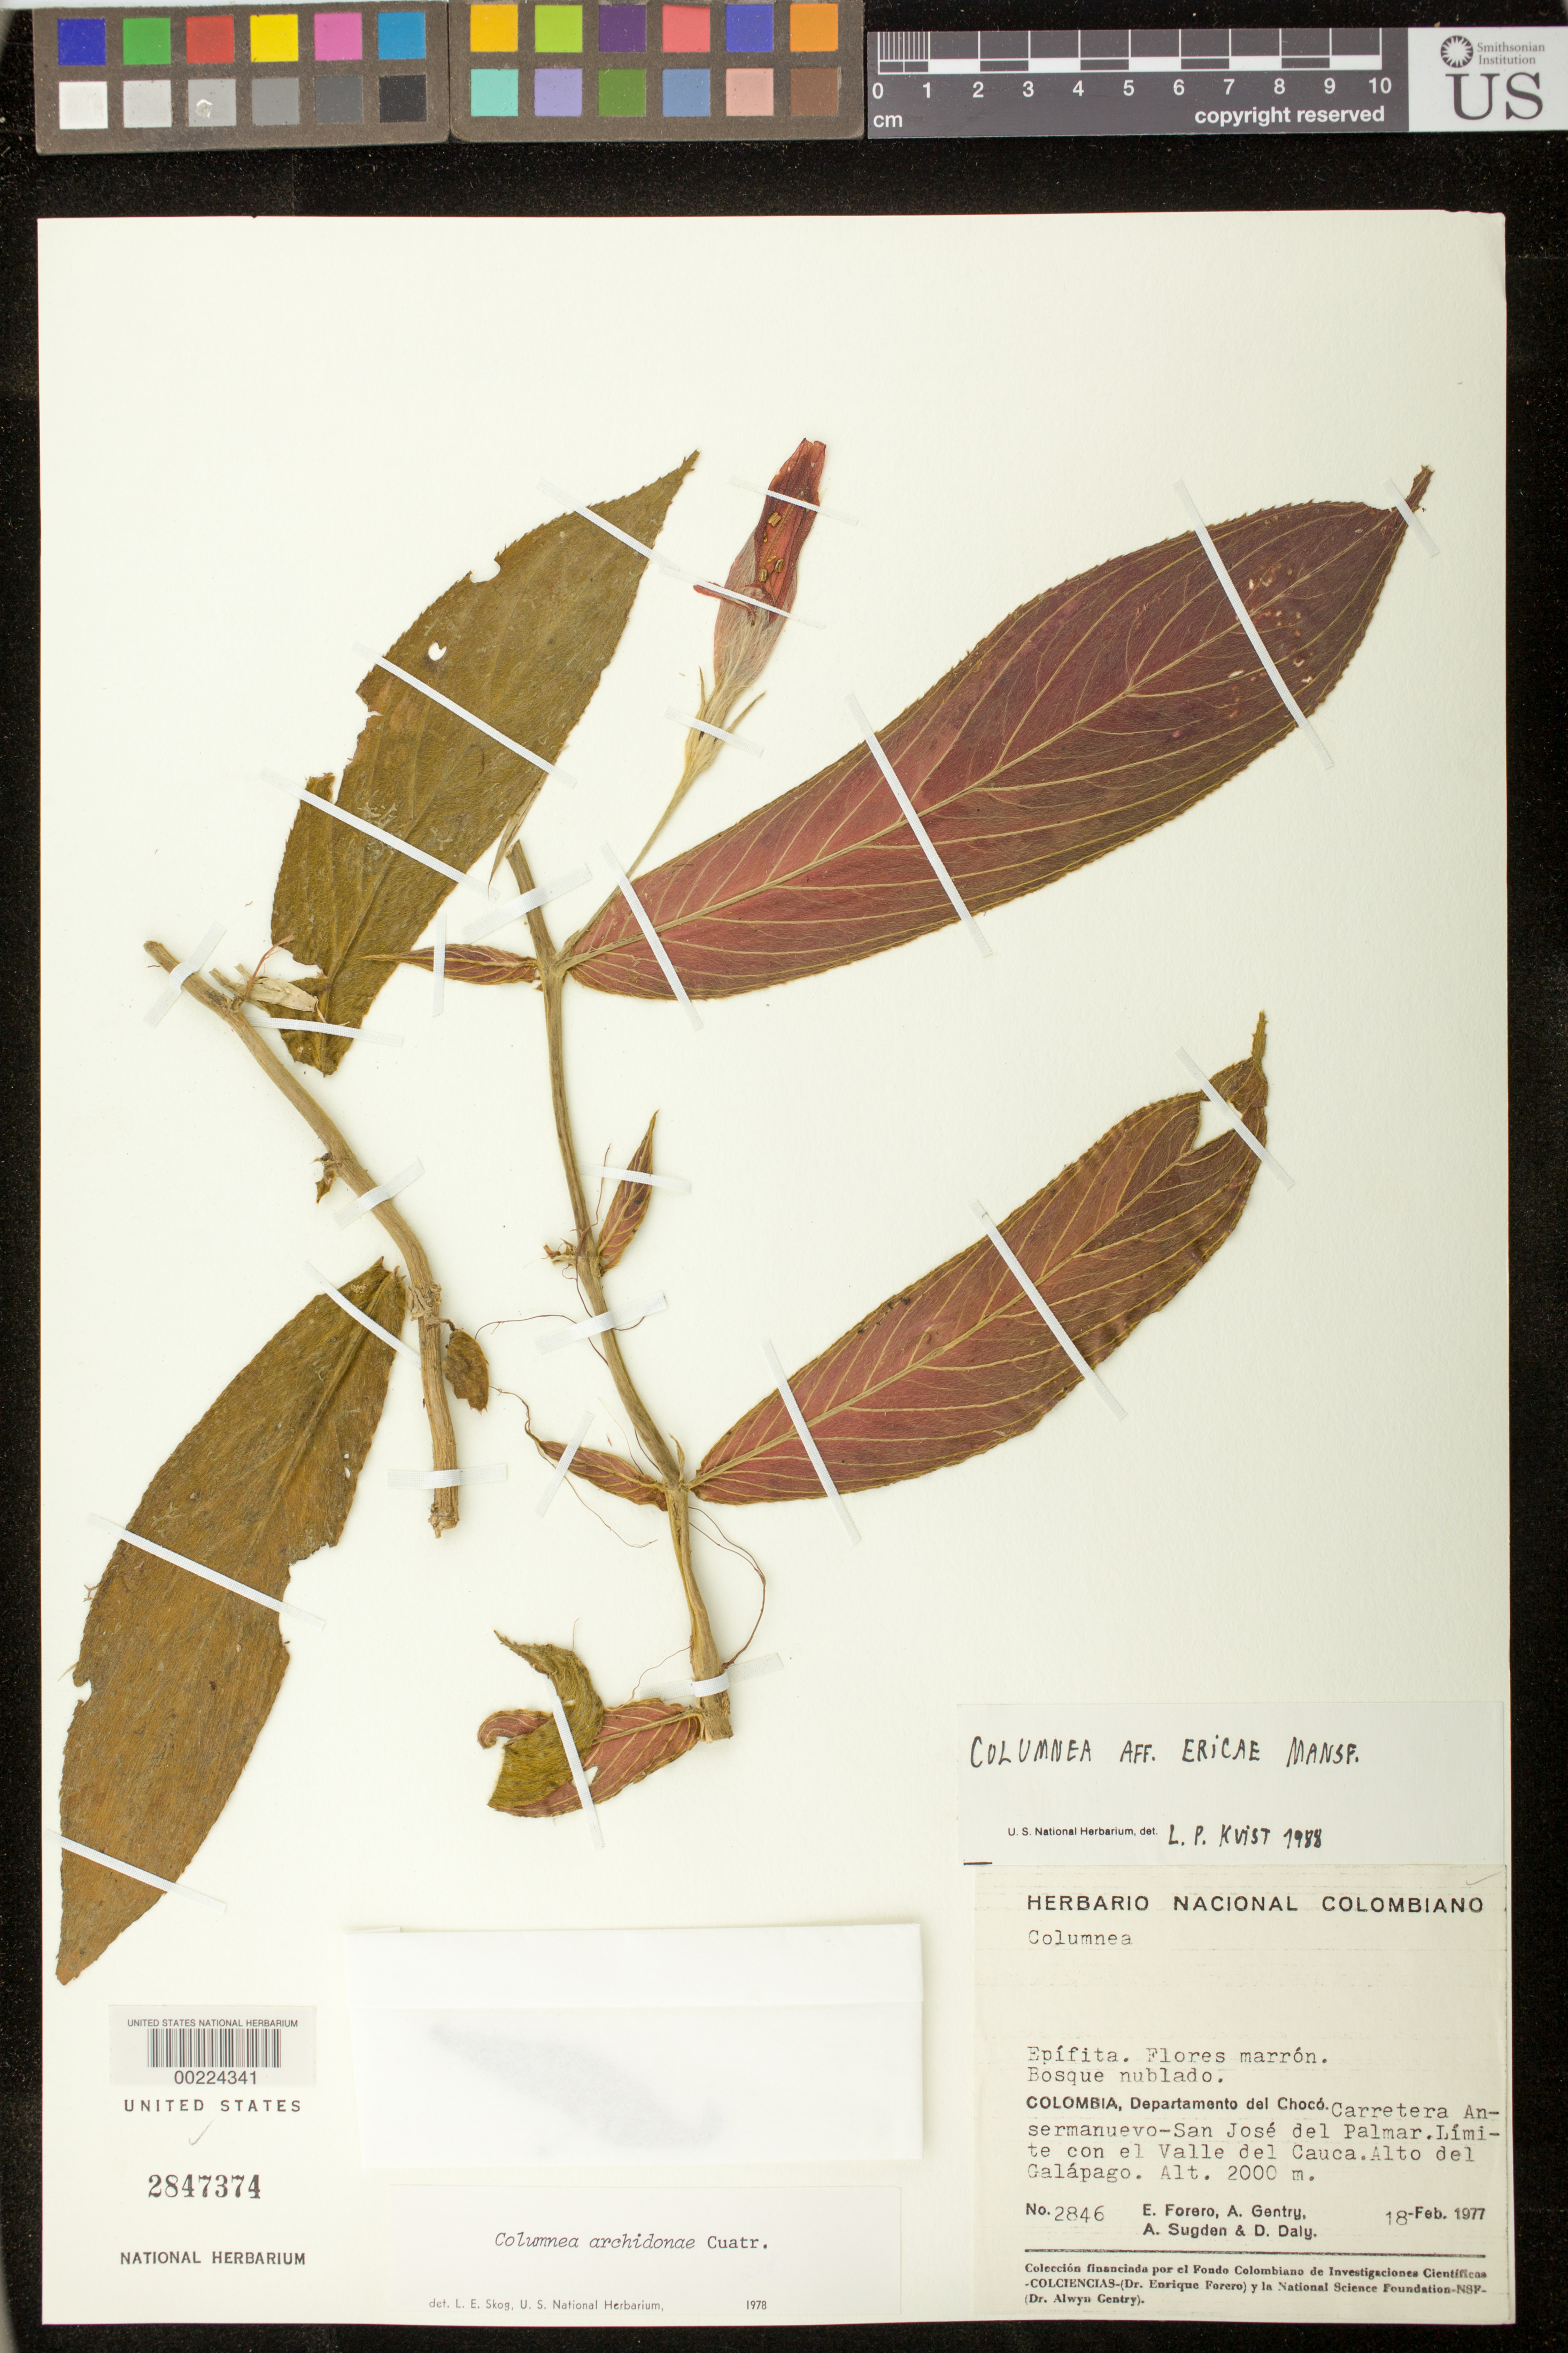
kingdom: Plantae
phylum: Tracheophyta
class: Magnoliopsida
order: Lamiales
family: Gesneriaceae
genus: Columnea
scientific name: Columnea stilesiana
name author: M. Amaya & L.P. Kvist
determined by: Skog, Laurence E.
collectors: E. Forero, A. H. Gentry, A. Sugden & D. C. Daly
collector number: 2846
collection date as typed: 18 Feb 1977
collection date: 1977-02-18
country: Colombia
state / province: Chocó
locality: Ansermanuevo-San Jose del Palmar highway, border with Valle del Cauca, Alto del Galapago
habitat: Cloud forest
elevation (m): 2000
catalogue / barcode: US 2847374